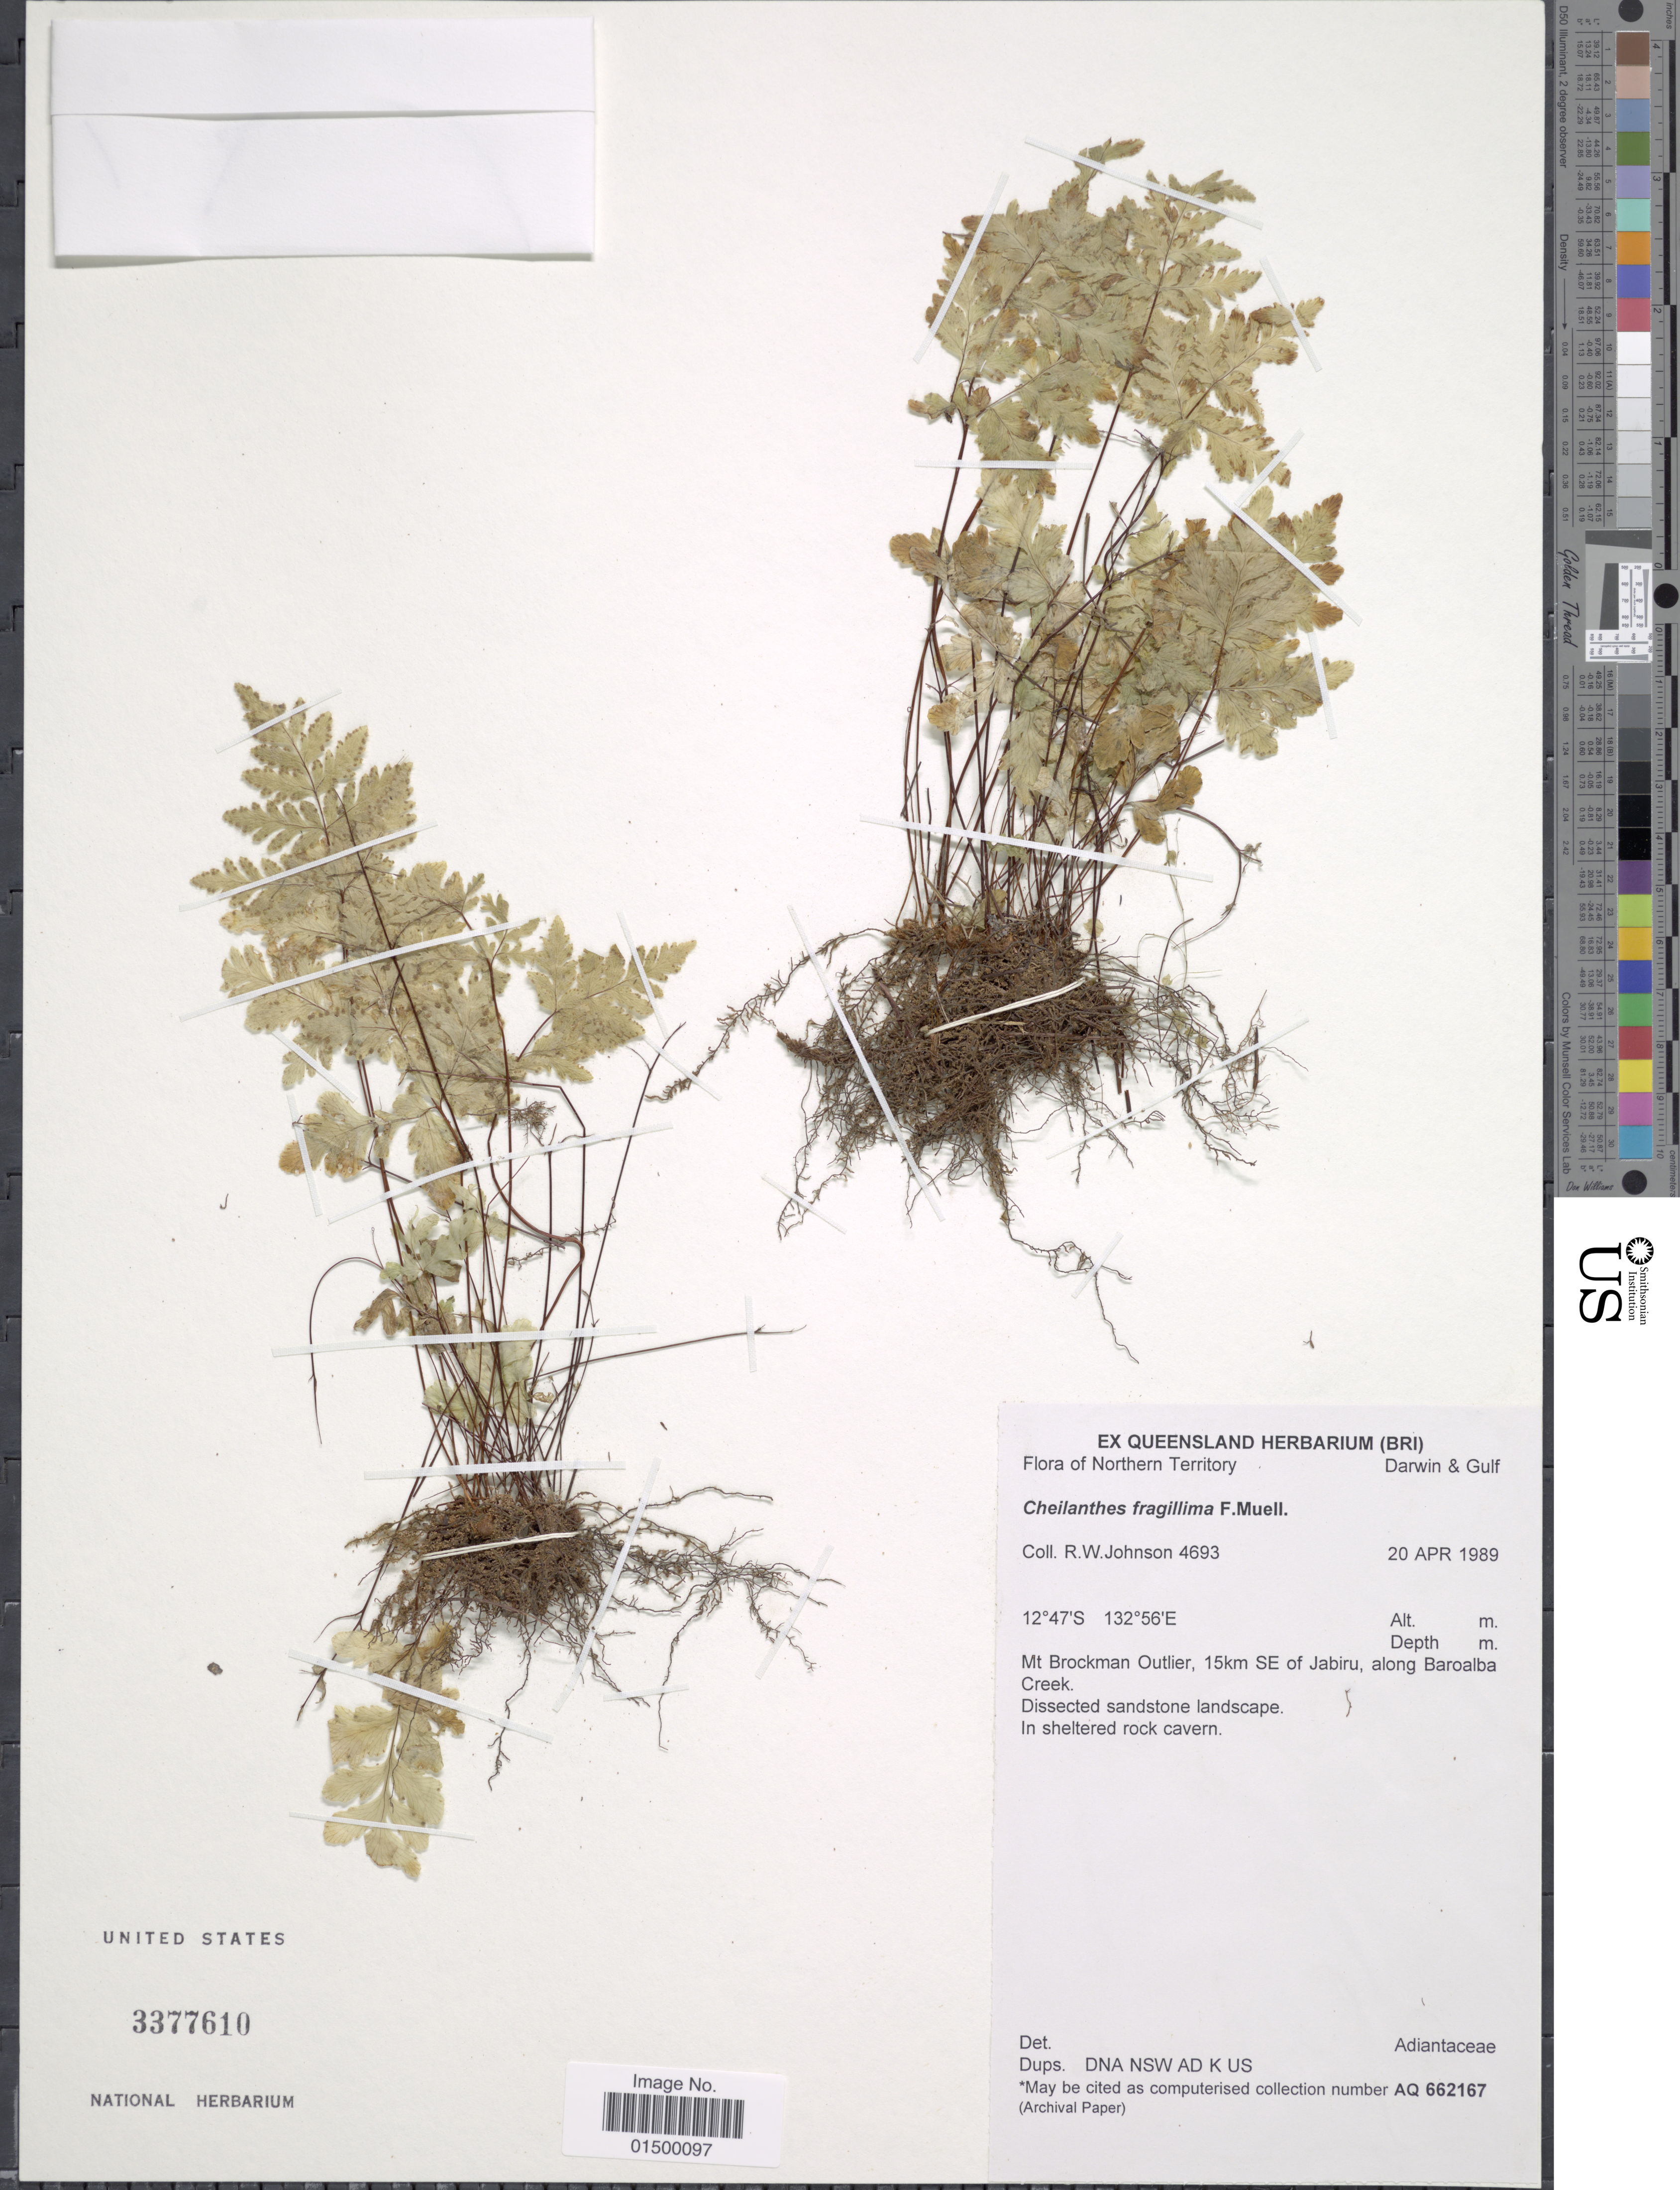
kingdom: Plantae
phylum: Tracheophyta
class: Polypodiopsida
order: Polypodiales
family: Pteridaceae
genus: Cheilanthes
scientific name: Cheilanthes fragillima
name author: F. Muell.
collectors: R. W. Johnson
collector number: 4693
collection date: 1989-04-20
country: Australia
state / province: Northern Territory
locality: Mt Brockman Oulier, 15km SE of Jibaru along Baroalba Creek.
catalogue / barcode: US 3377610